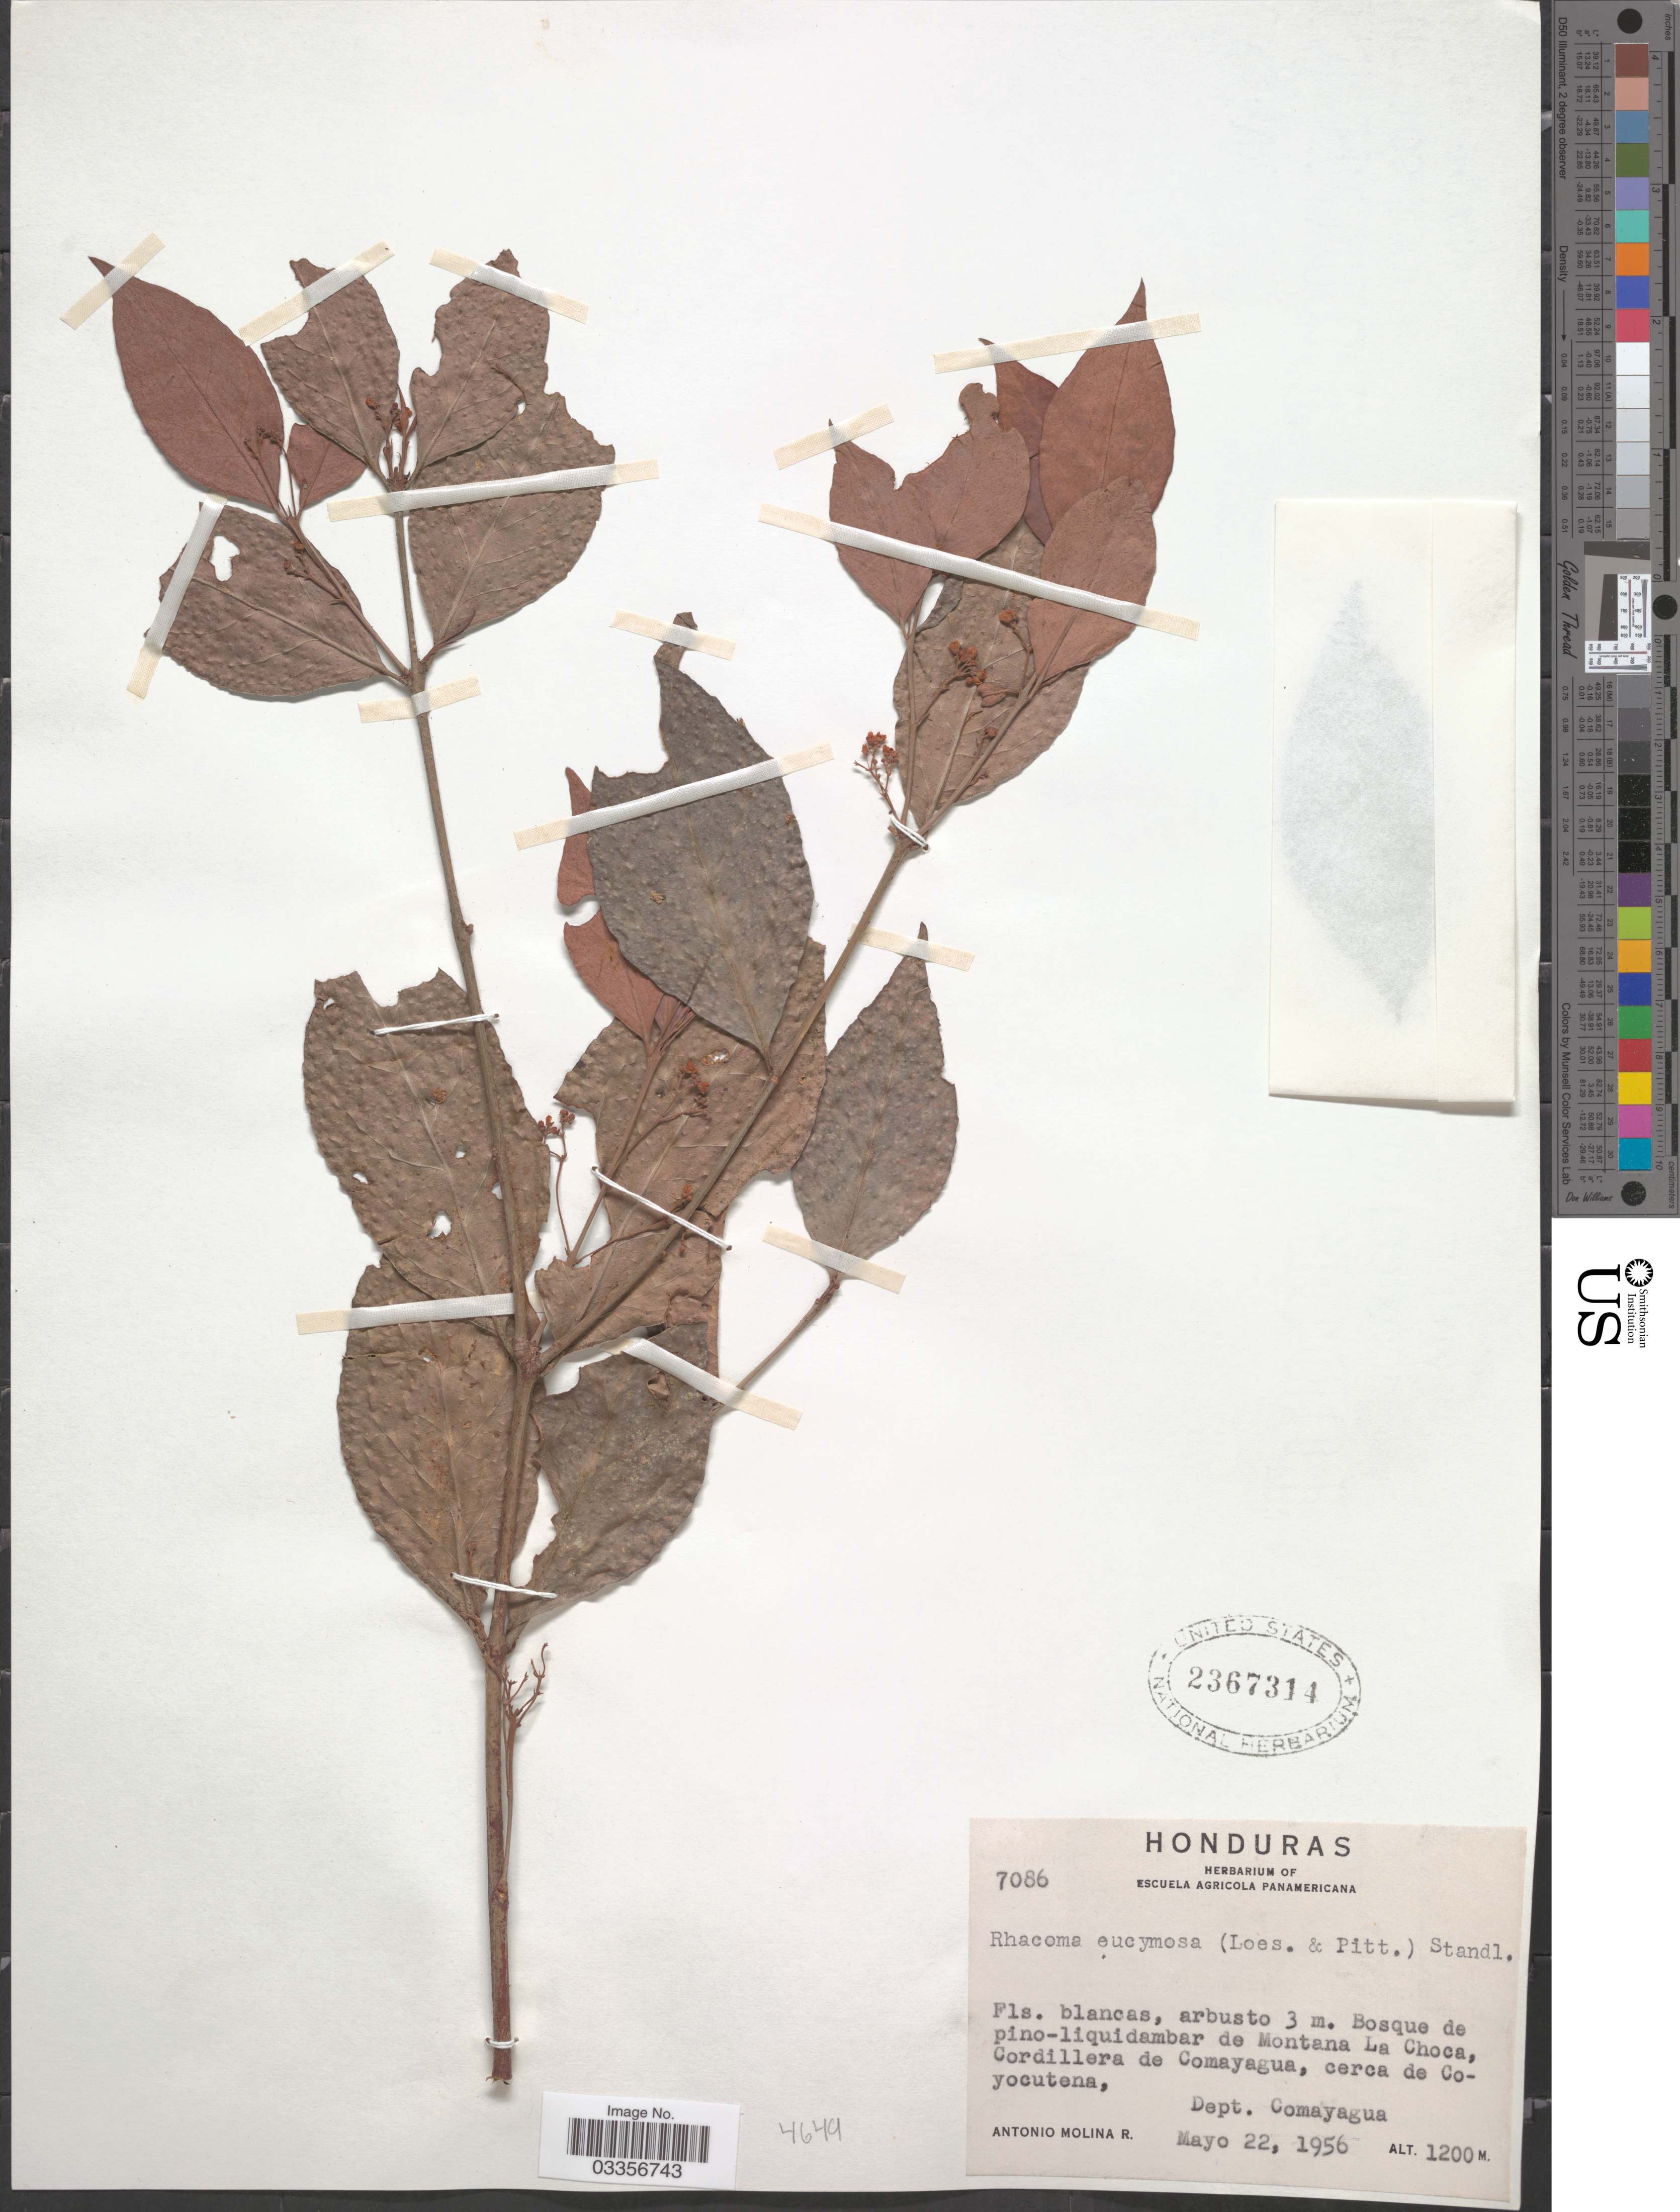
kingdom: Plantae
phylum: Tracheophyta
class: Magnoliopsida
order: Celastrales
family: Celastraceae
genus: Crossopetalum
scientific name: Crossopetalum parviflorum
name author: L.O. Williams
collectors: A. Molina R.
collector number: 7086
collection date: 1956-05-22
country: Honduras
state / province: Comayagua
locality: Bosque de pino-liquidambar de Montana La Choca, Cordillera de Comayagua, cerca de Coyocutena, Dept. Comayagua.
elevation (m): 1200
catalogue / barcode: US 2367314